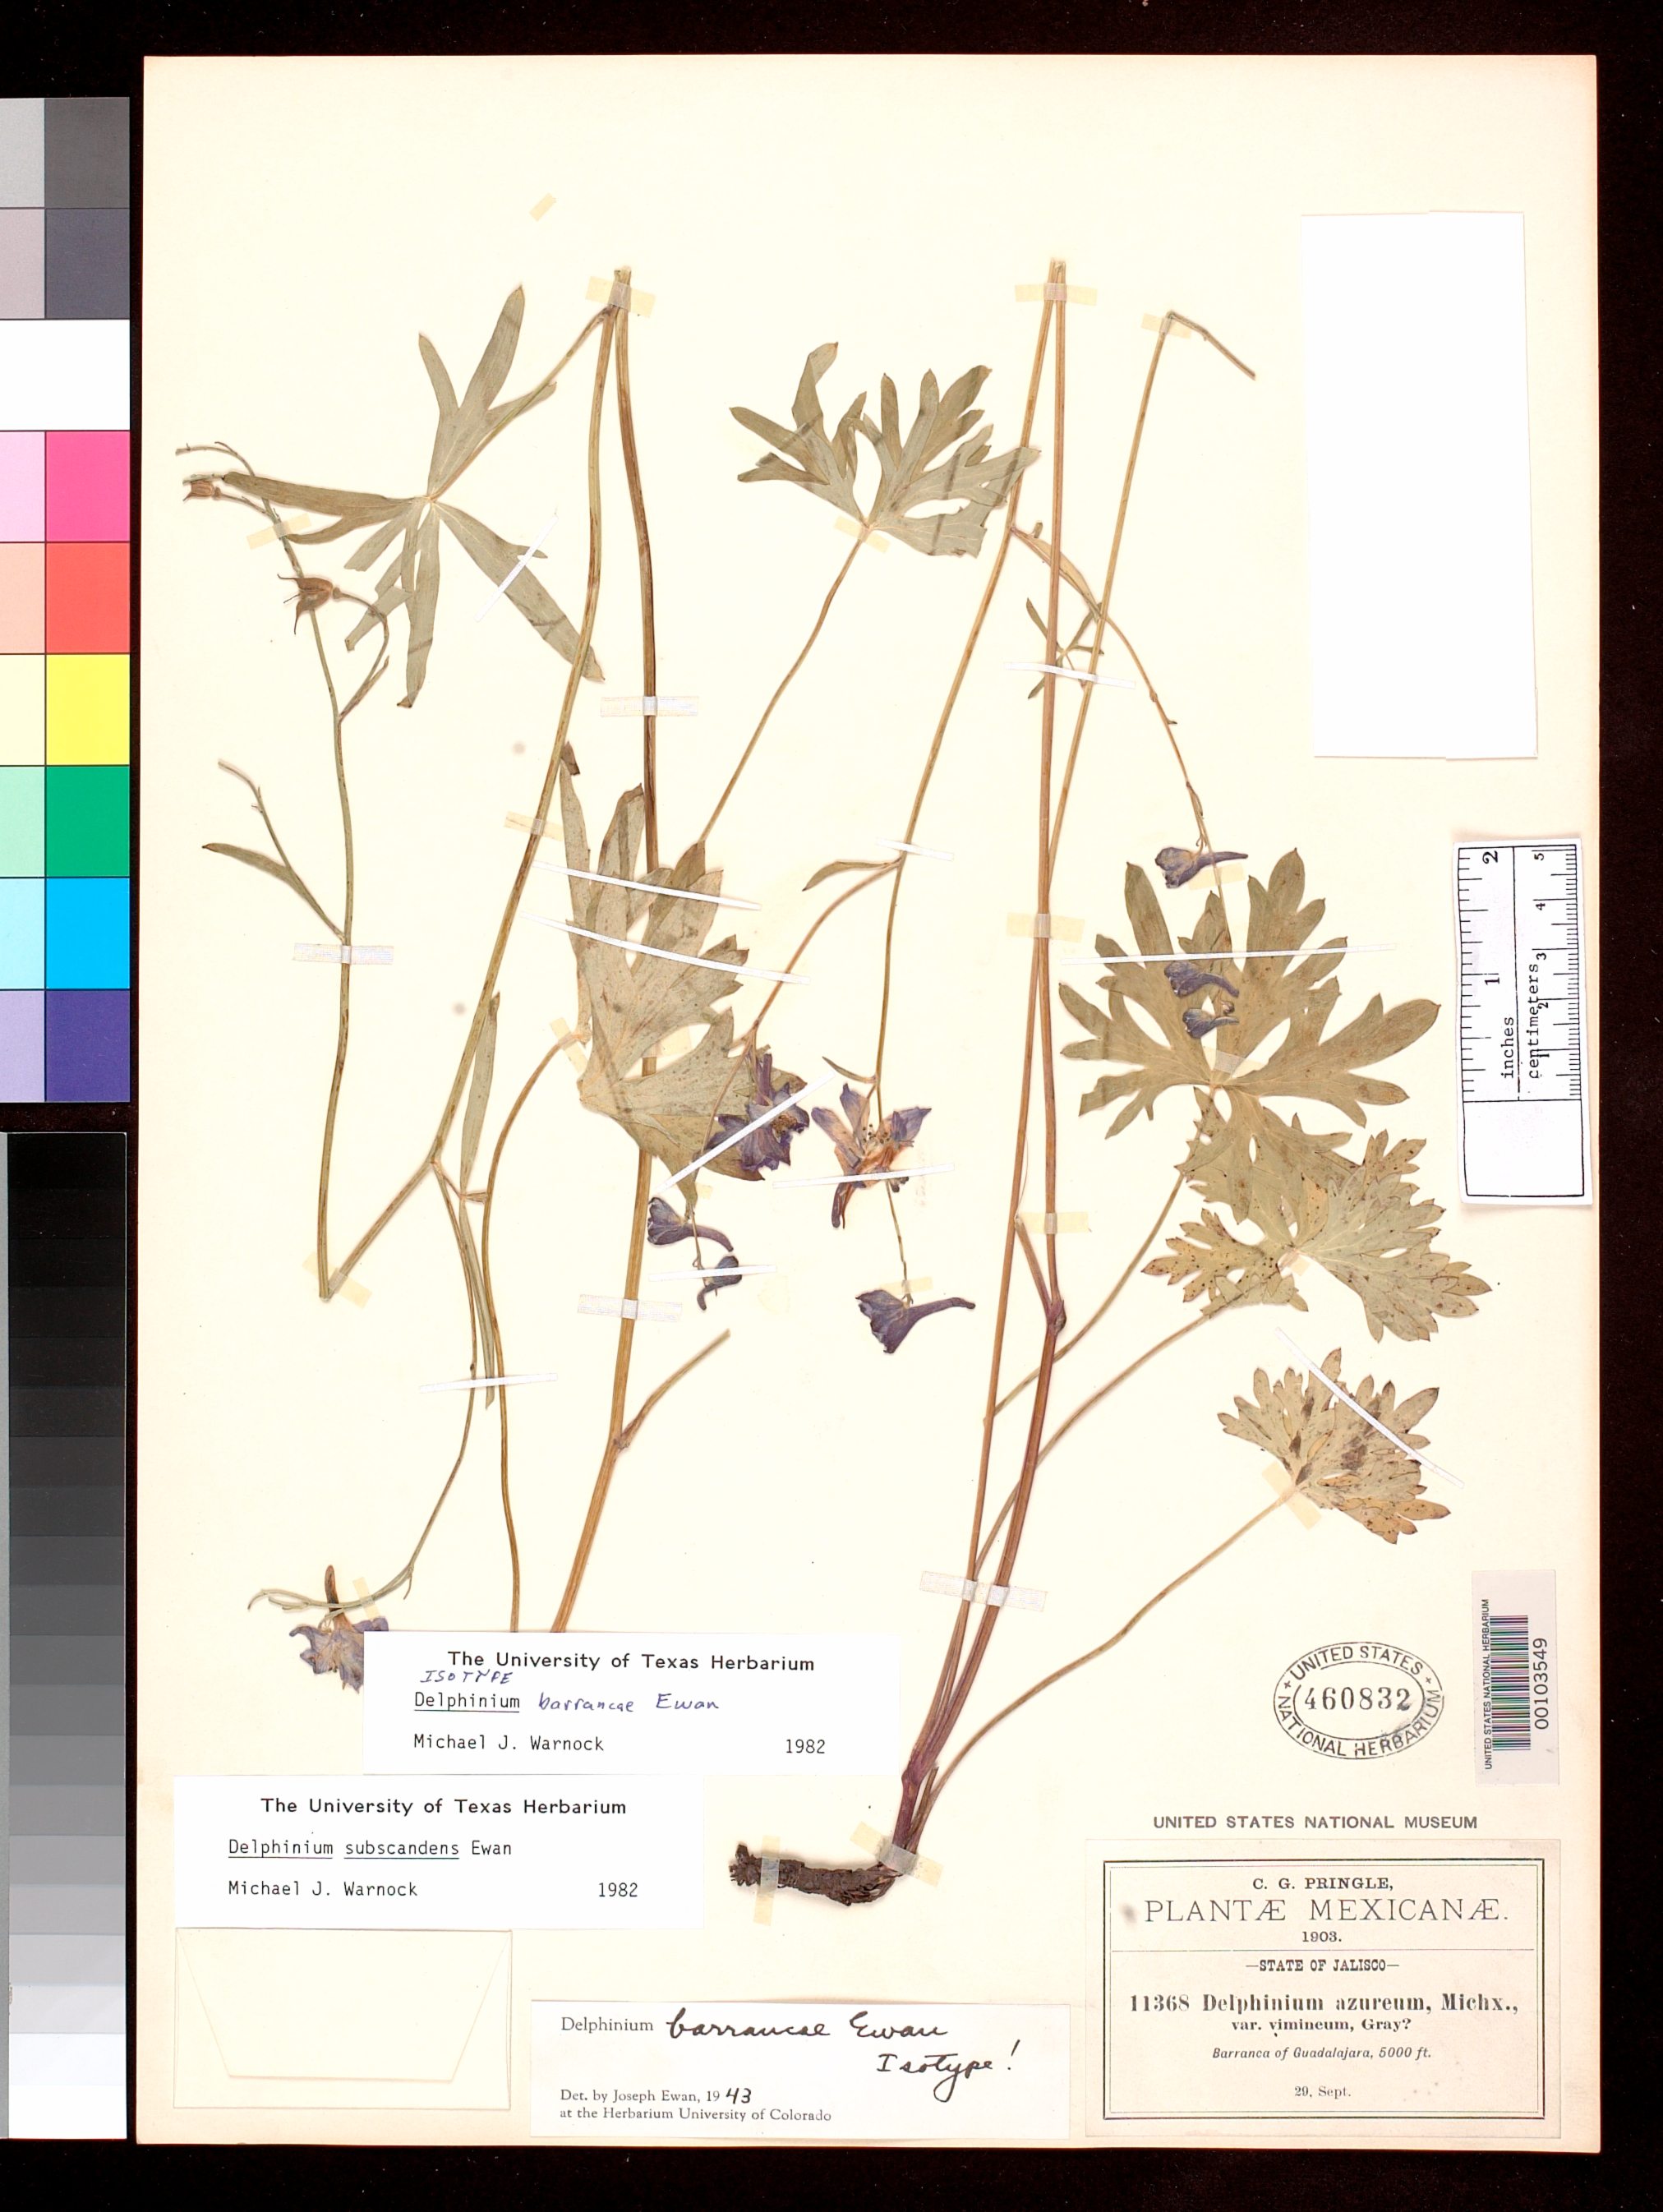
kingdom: Plantae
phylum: Tracheophyta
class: Magnoliopsida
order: Ranunculales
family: Ranunculaceae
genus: Delphinium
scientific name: Delphinium barrancae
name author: Ewan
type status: Isotype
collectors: C. G. Pringle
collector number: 11368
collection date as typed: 29 Sep 1903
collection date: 1903-09-29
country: Mexico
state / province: Jalisco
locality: Barranca of Guadalajara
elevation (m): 1524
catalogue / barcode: US 460832